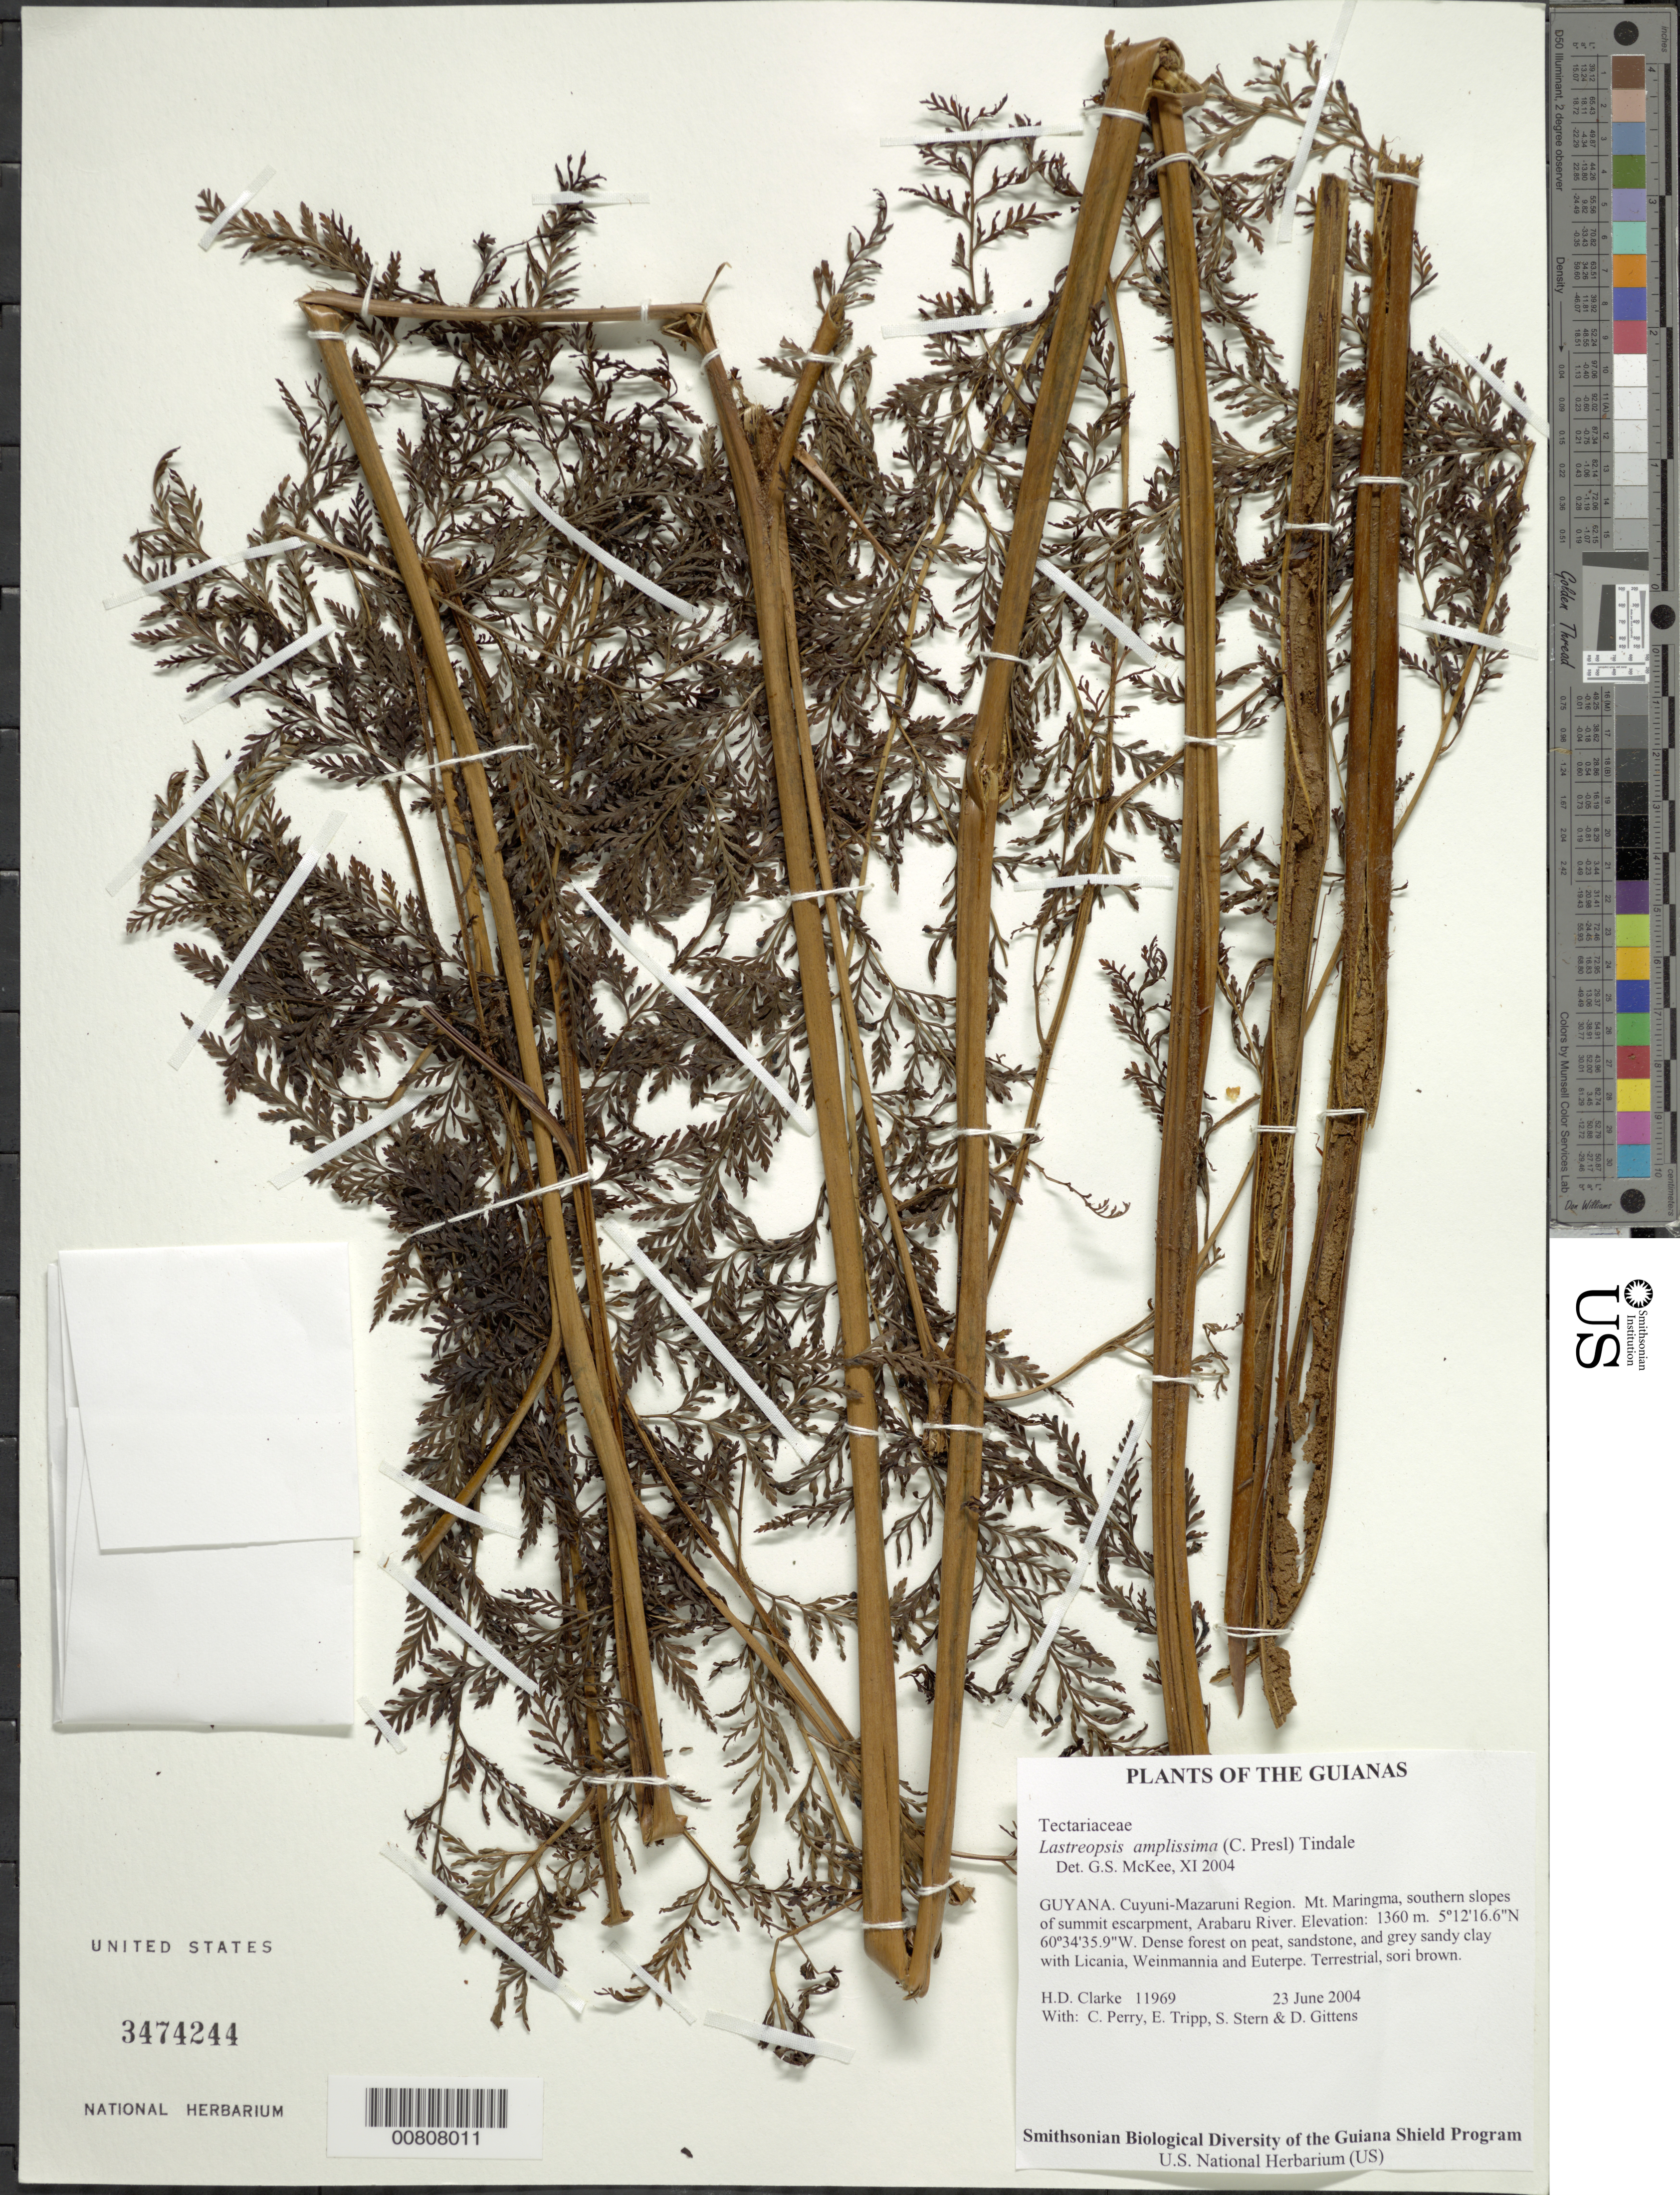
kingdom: Plantae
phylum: Tracheophyta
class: Polypodiopsida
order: Polypodiales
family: Dryopteridaceae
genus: Lastreopsis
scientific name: Lastreopsis amplissima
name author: (C. Presl) Tindale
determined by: McKee, G. S., (US), NMNH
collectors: H. D. Clarke, C. Perry, E. Tripp, S. R. Stern & D. Gittens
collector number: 11969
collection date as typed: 23 June 2004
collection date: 2004-06-23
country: Guyana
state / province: Cuyuni-Mazaruni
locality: Mt. Maringma, southern slopes of summit escarpment, Arabaru River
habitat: Dense forest on peat, sandstone, and grey sandy clay with Licania, Weinmannia and Euterpe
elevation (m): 1360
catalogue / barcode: US 3474244